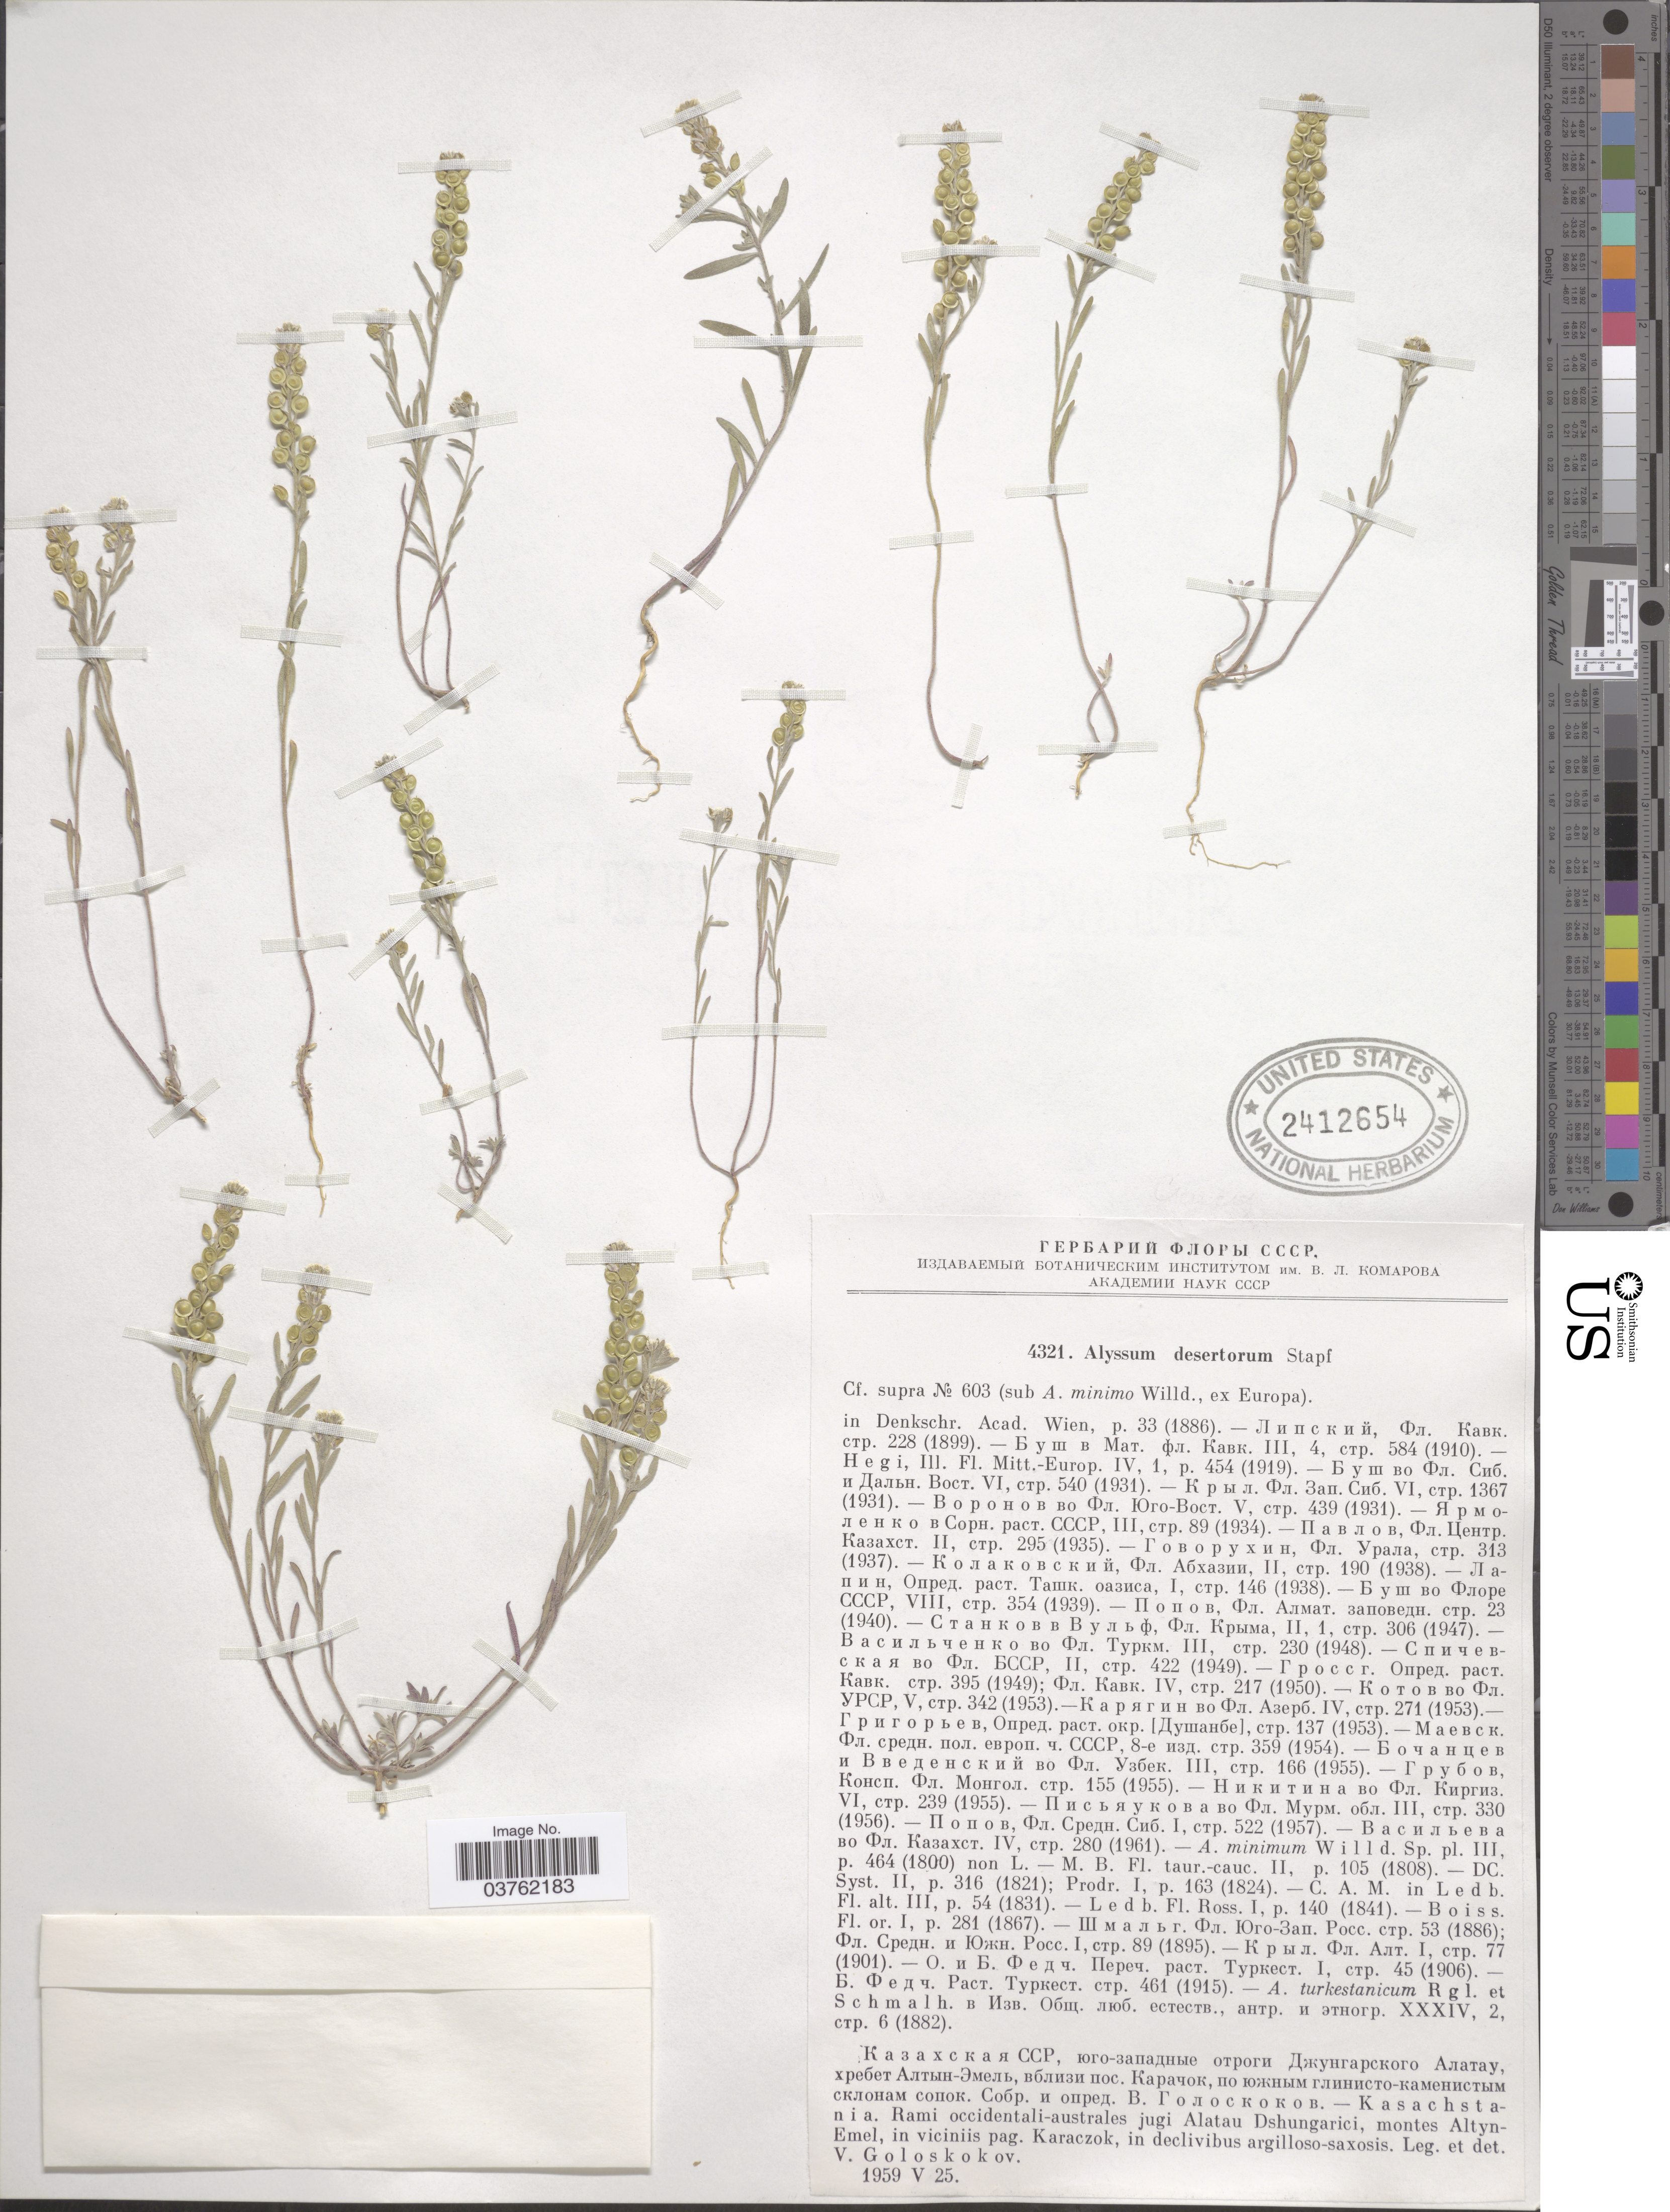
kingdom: Plantae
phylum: Tracheophyta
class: Magnoliopsida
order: Brassicales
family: Brassicaceae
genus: Alyssum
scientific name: Alyssum desertorum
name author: Stapf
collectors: V. P. Goloskokov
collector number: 4321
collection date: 1959-05-25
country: Kazakhstan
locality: Kasachstania. Rami occidentali-australes jugi Alatau Dshungarici, montes Altyn-Emel, in viciniis pag. Karaczok, in declivibus argilloso-saxosis.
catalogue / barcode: US 2412654